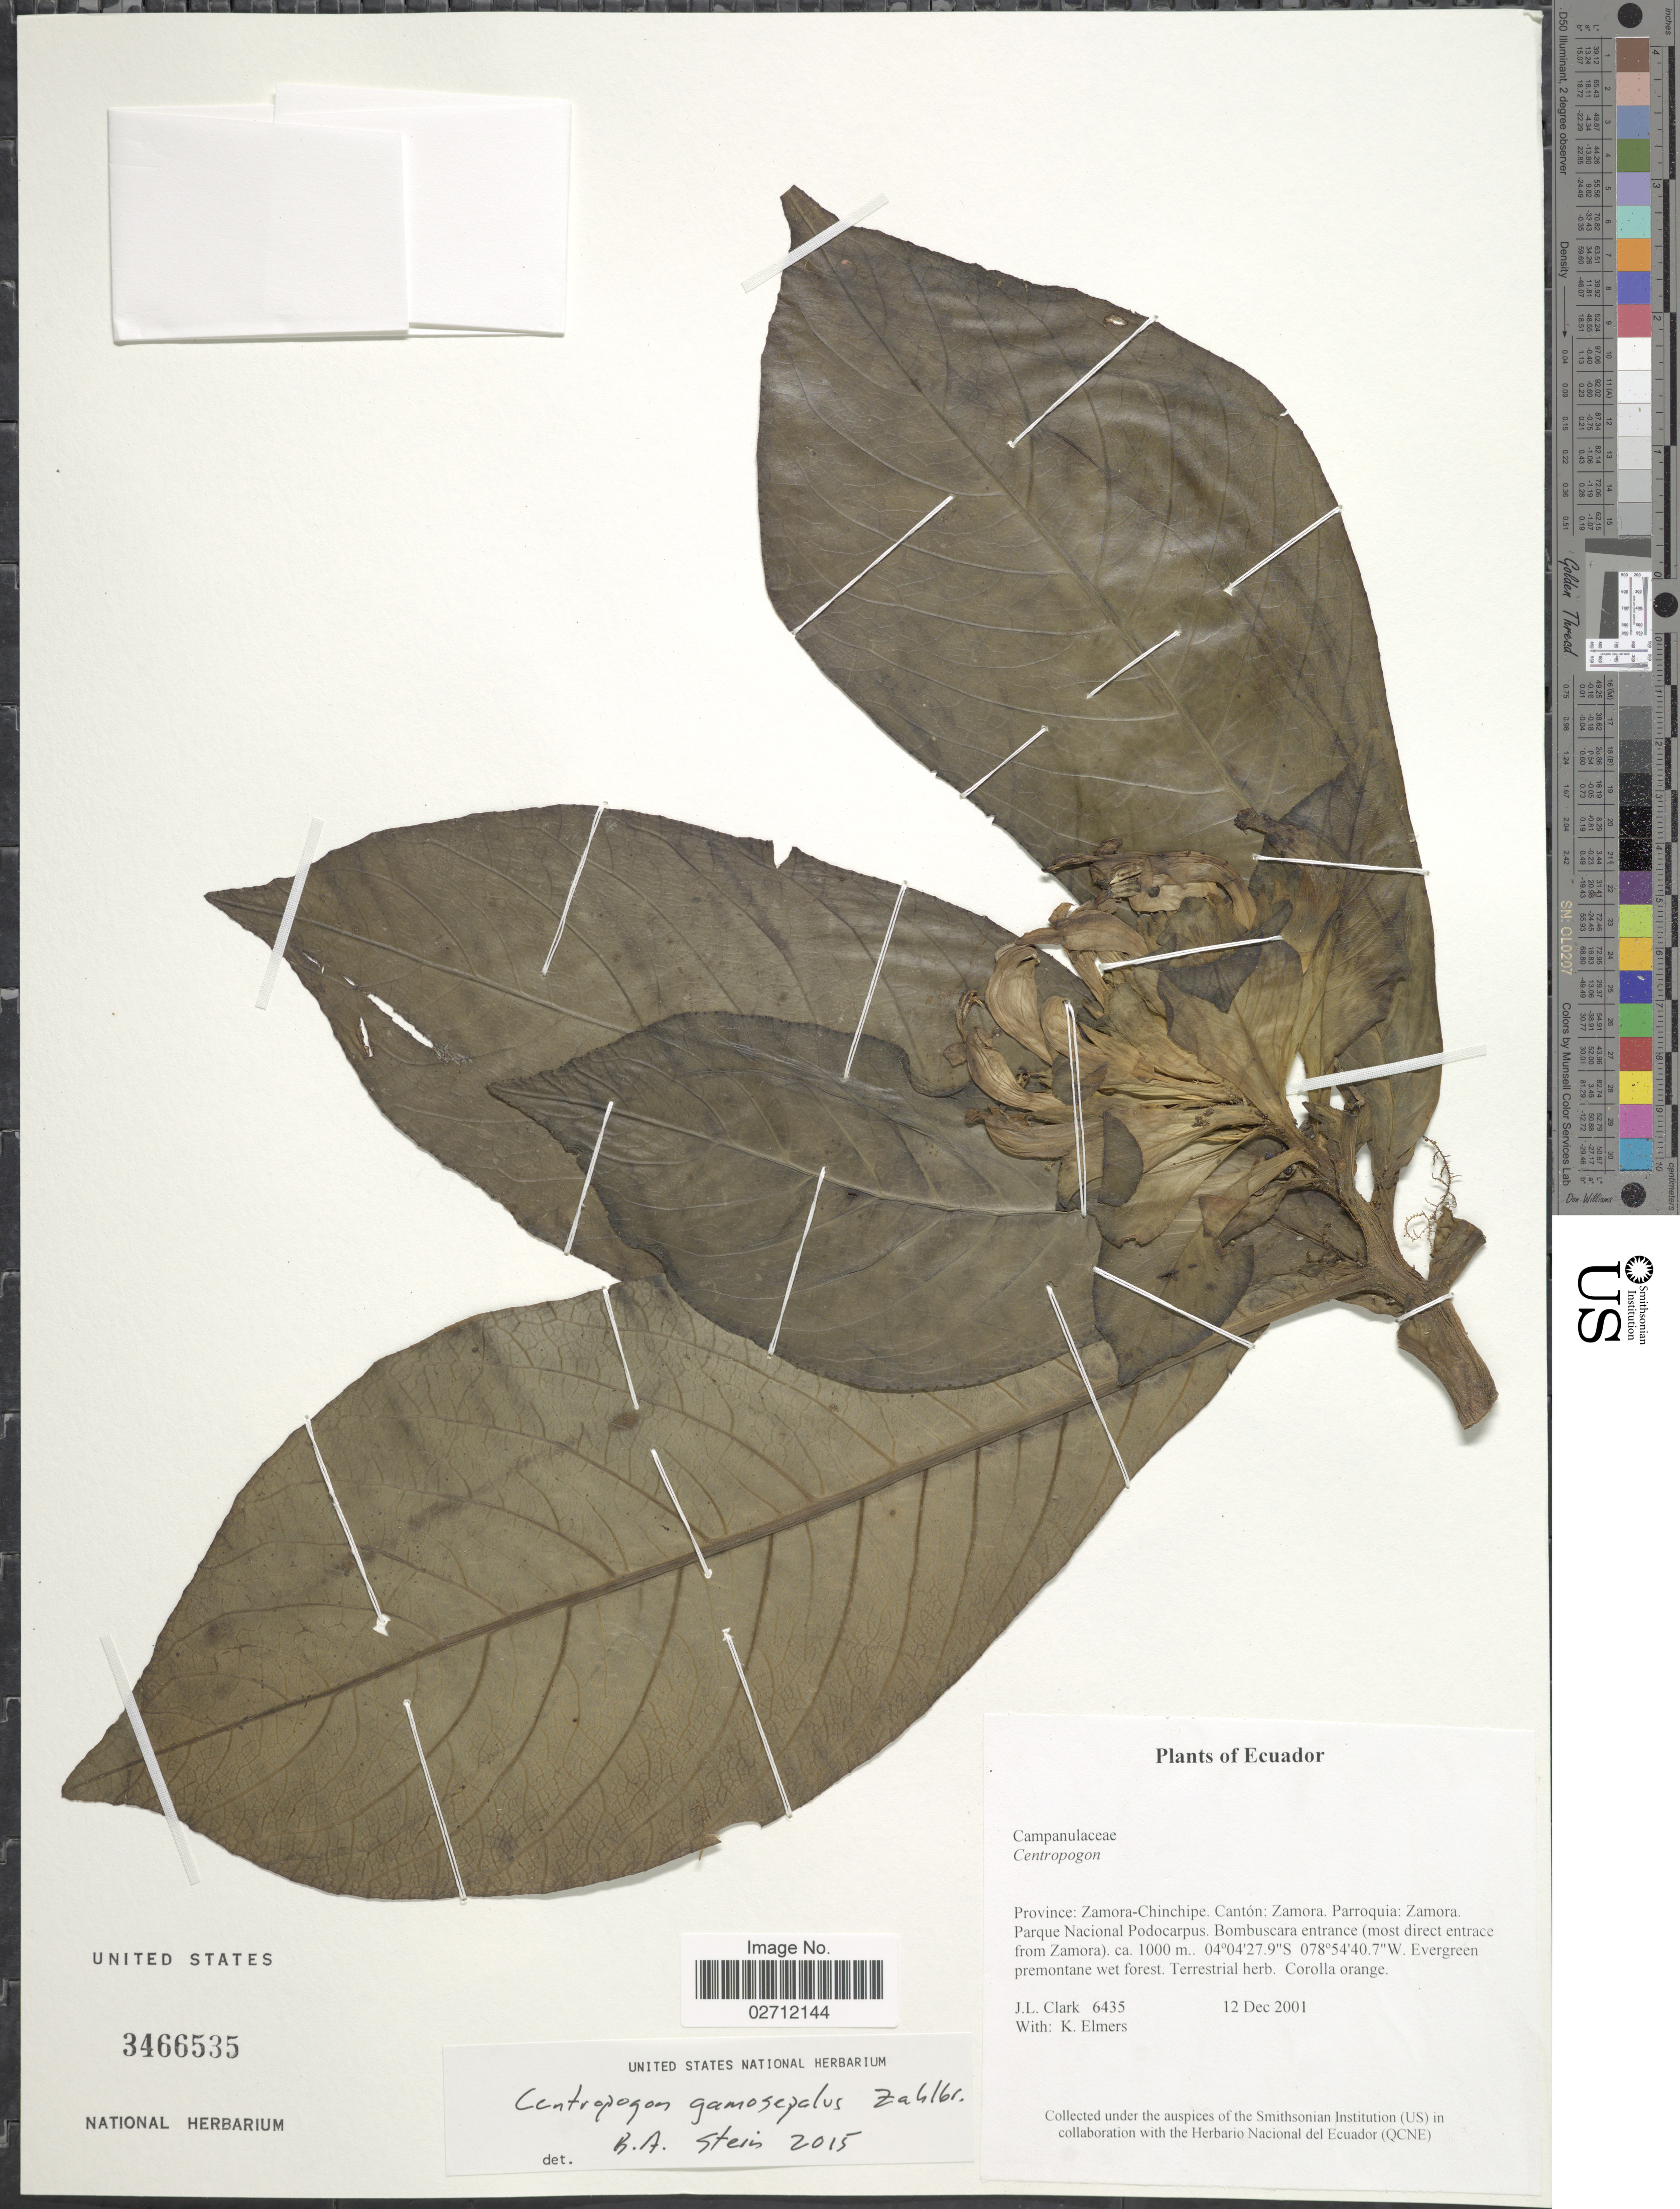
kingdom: Plantae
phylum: Tracheophyta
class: Magnoliopsida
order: Asterales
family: Campanulaceae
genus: Centropogon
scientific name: Centropogon gamosepalus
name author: Zahlbr.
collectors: J. L. Clark & K. Elmers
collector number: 6435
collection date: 2001-12-12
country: Ecuador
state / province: Zamora-Chinchipe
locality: Canton: Zamora, Parroquia: Zamora, Parque Nacional Podocarpus, Bombuscara entrance (most direct entrance from Zamora).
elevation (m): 1000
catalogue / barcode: US 3466535